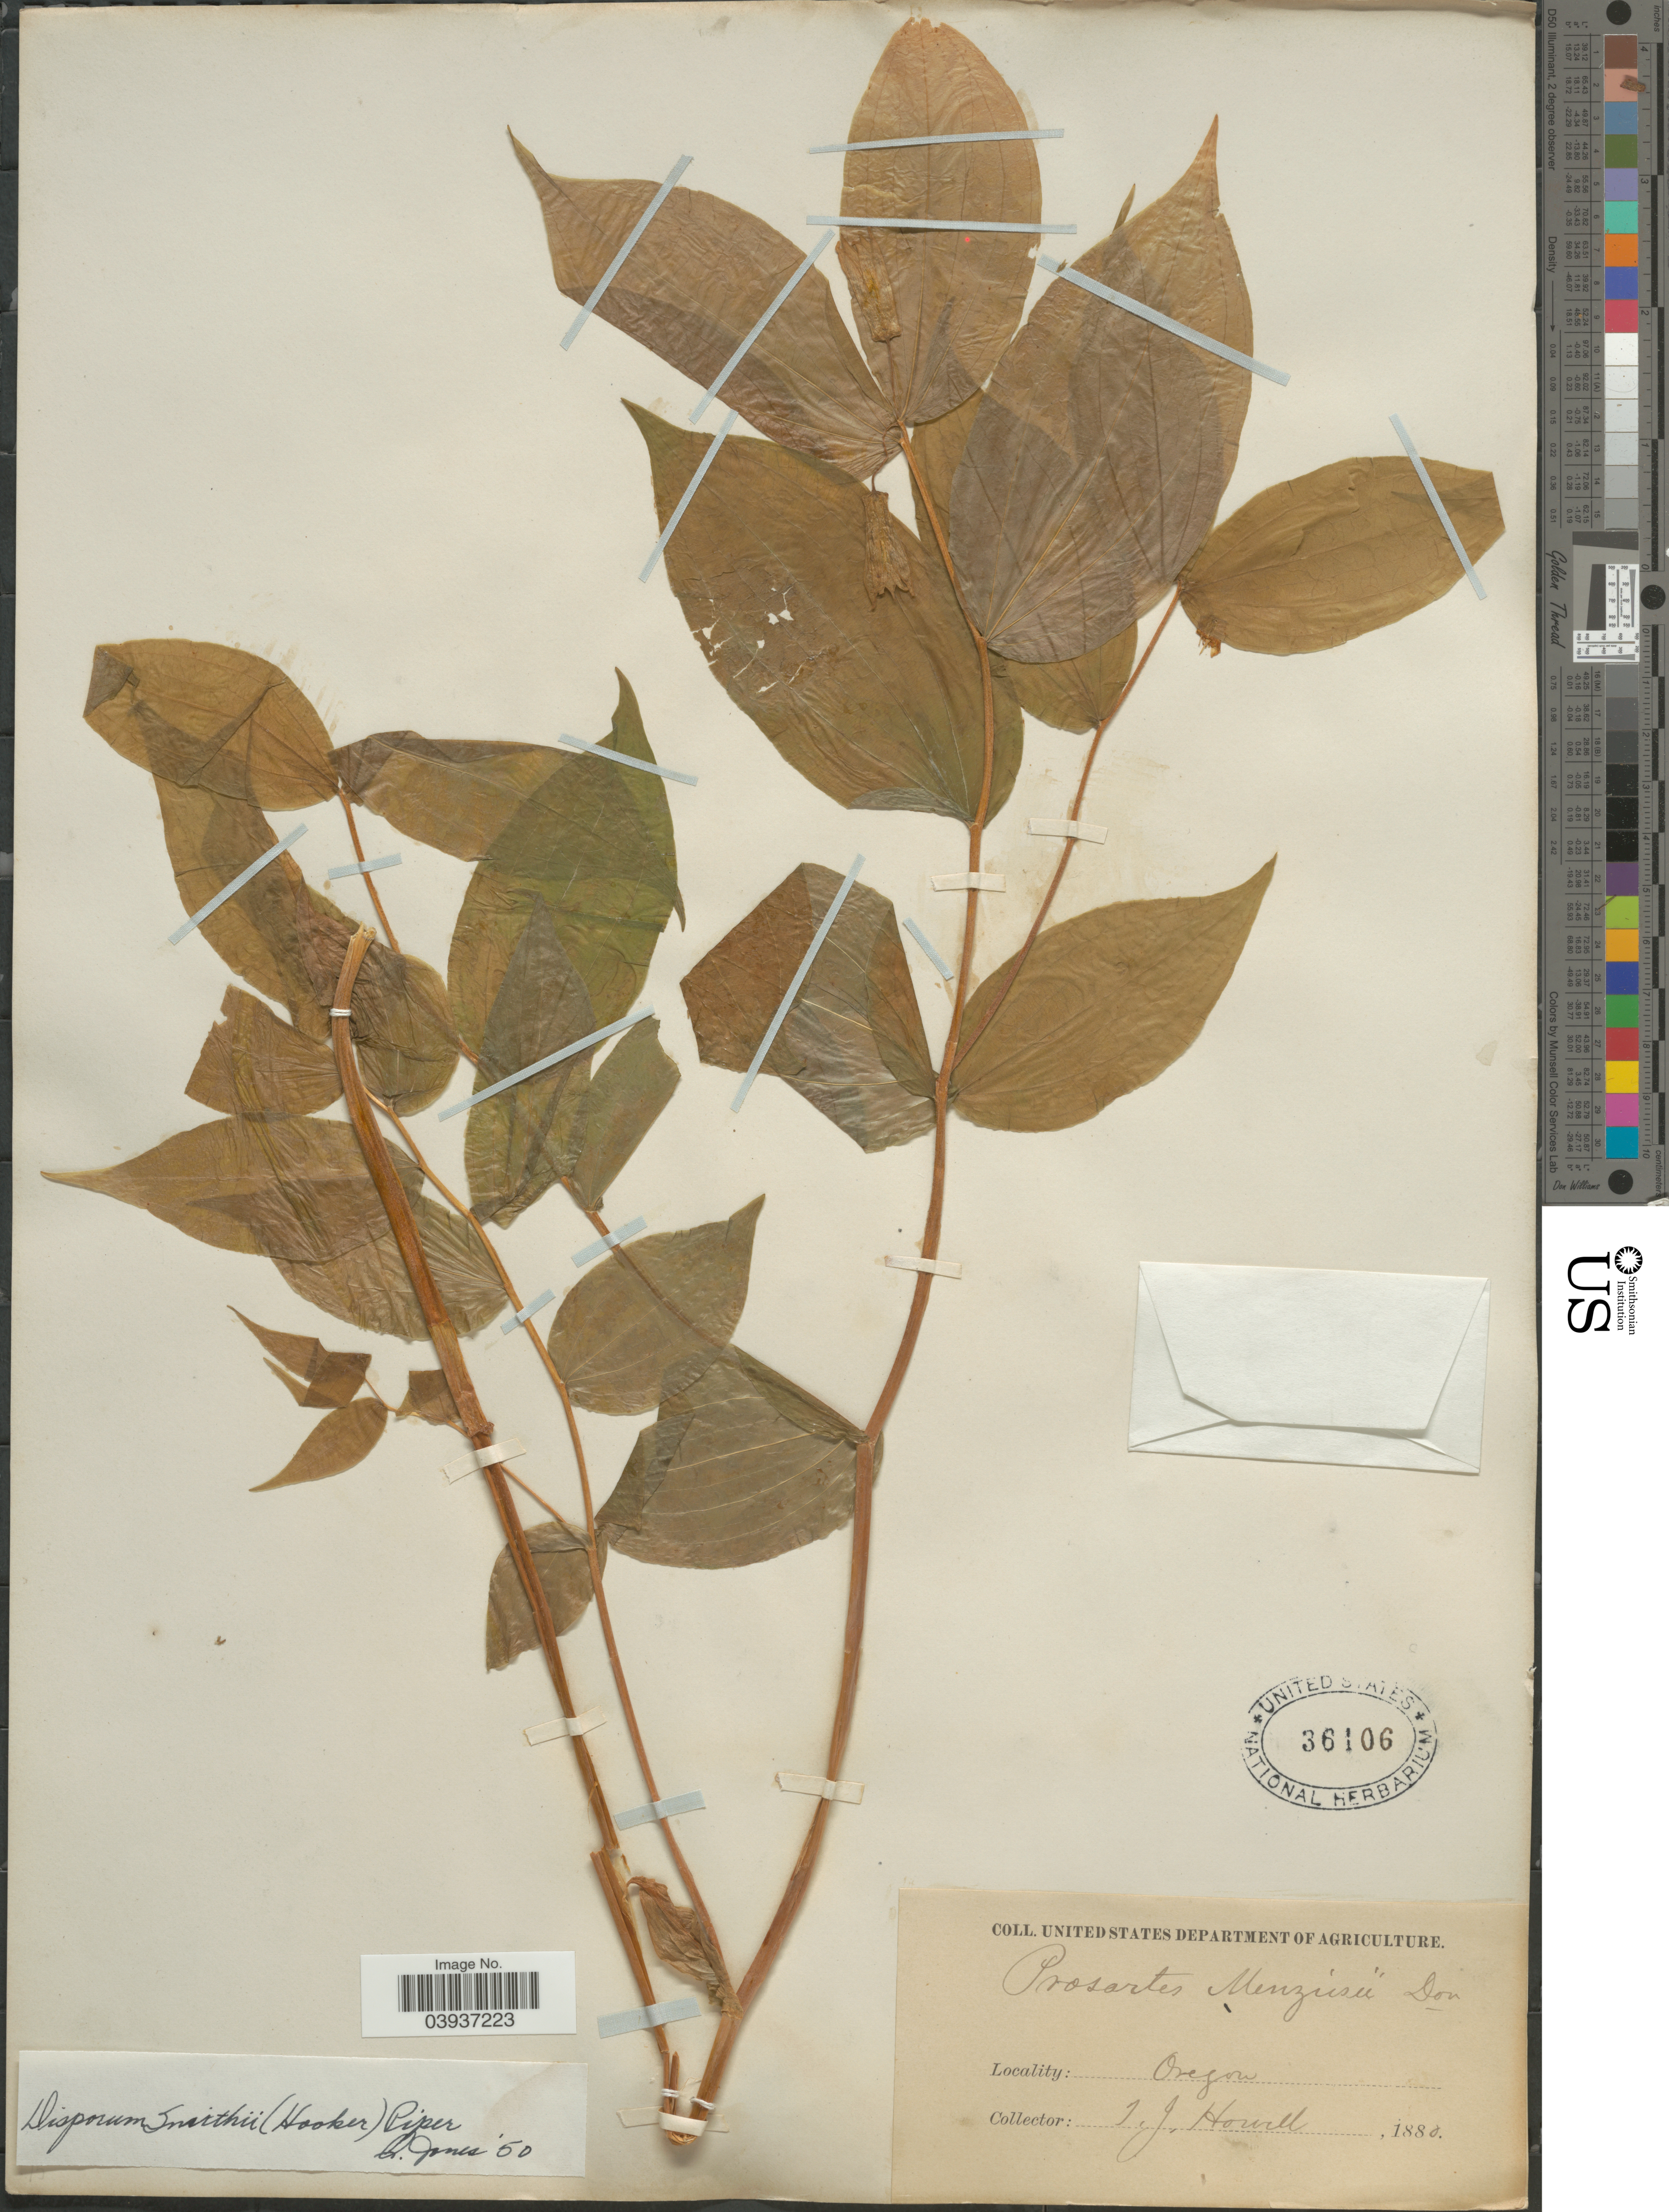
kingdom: Plantae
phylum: Tracheophyta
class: Liliopsida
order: Liliales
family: Colchicaceae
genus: Disporum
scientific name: Disporum smithii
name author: Piper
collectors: T. J. Howell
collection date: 1880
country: United States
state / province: Oregon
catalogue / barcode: US 36106